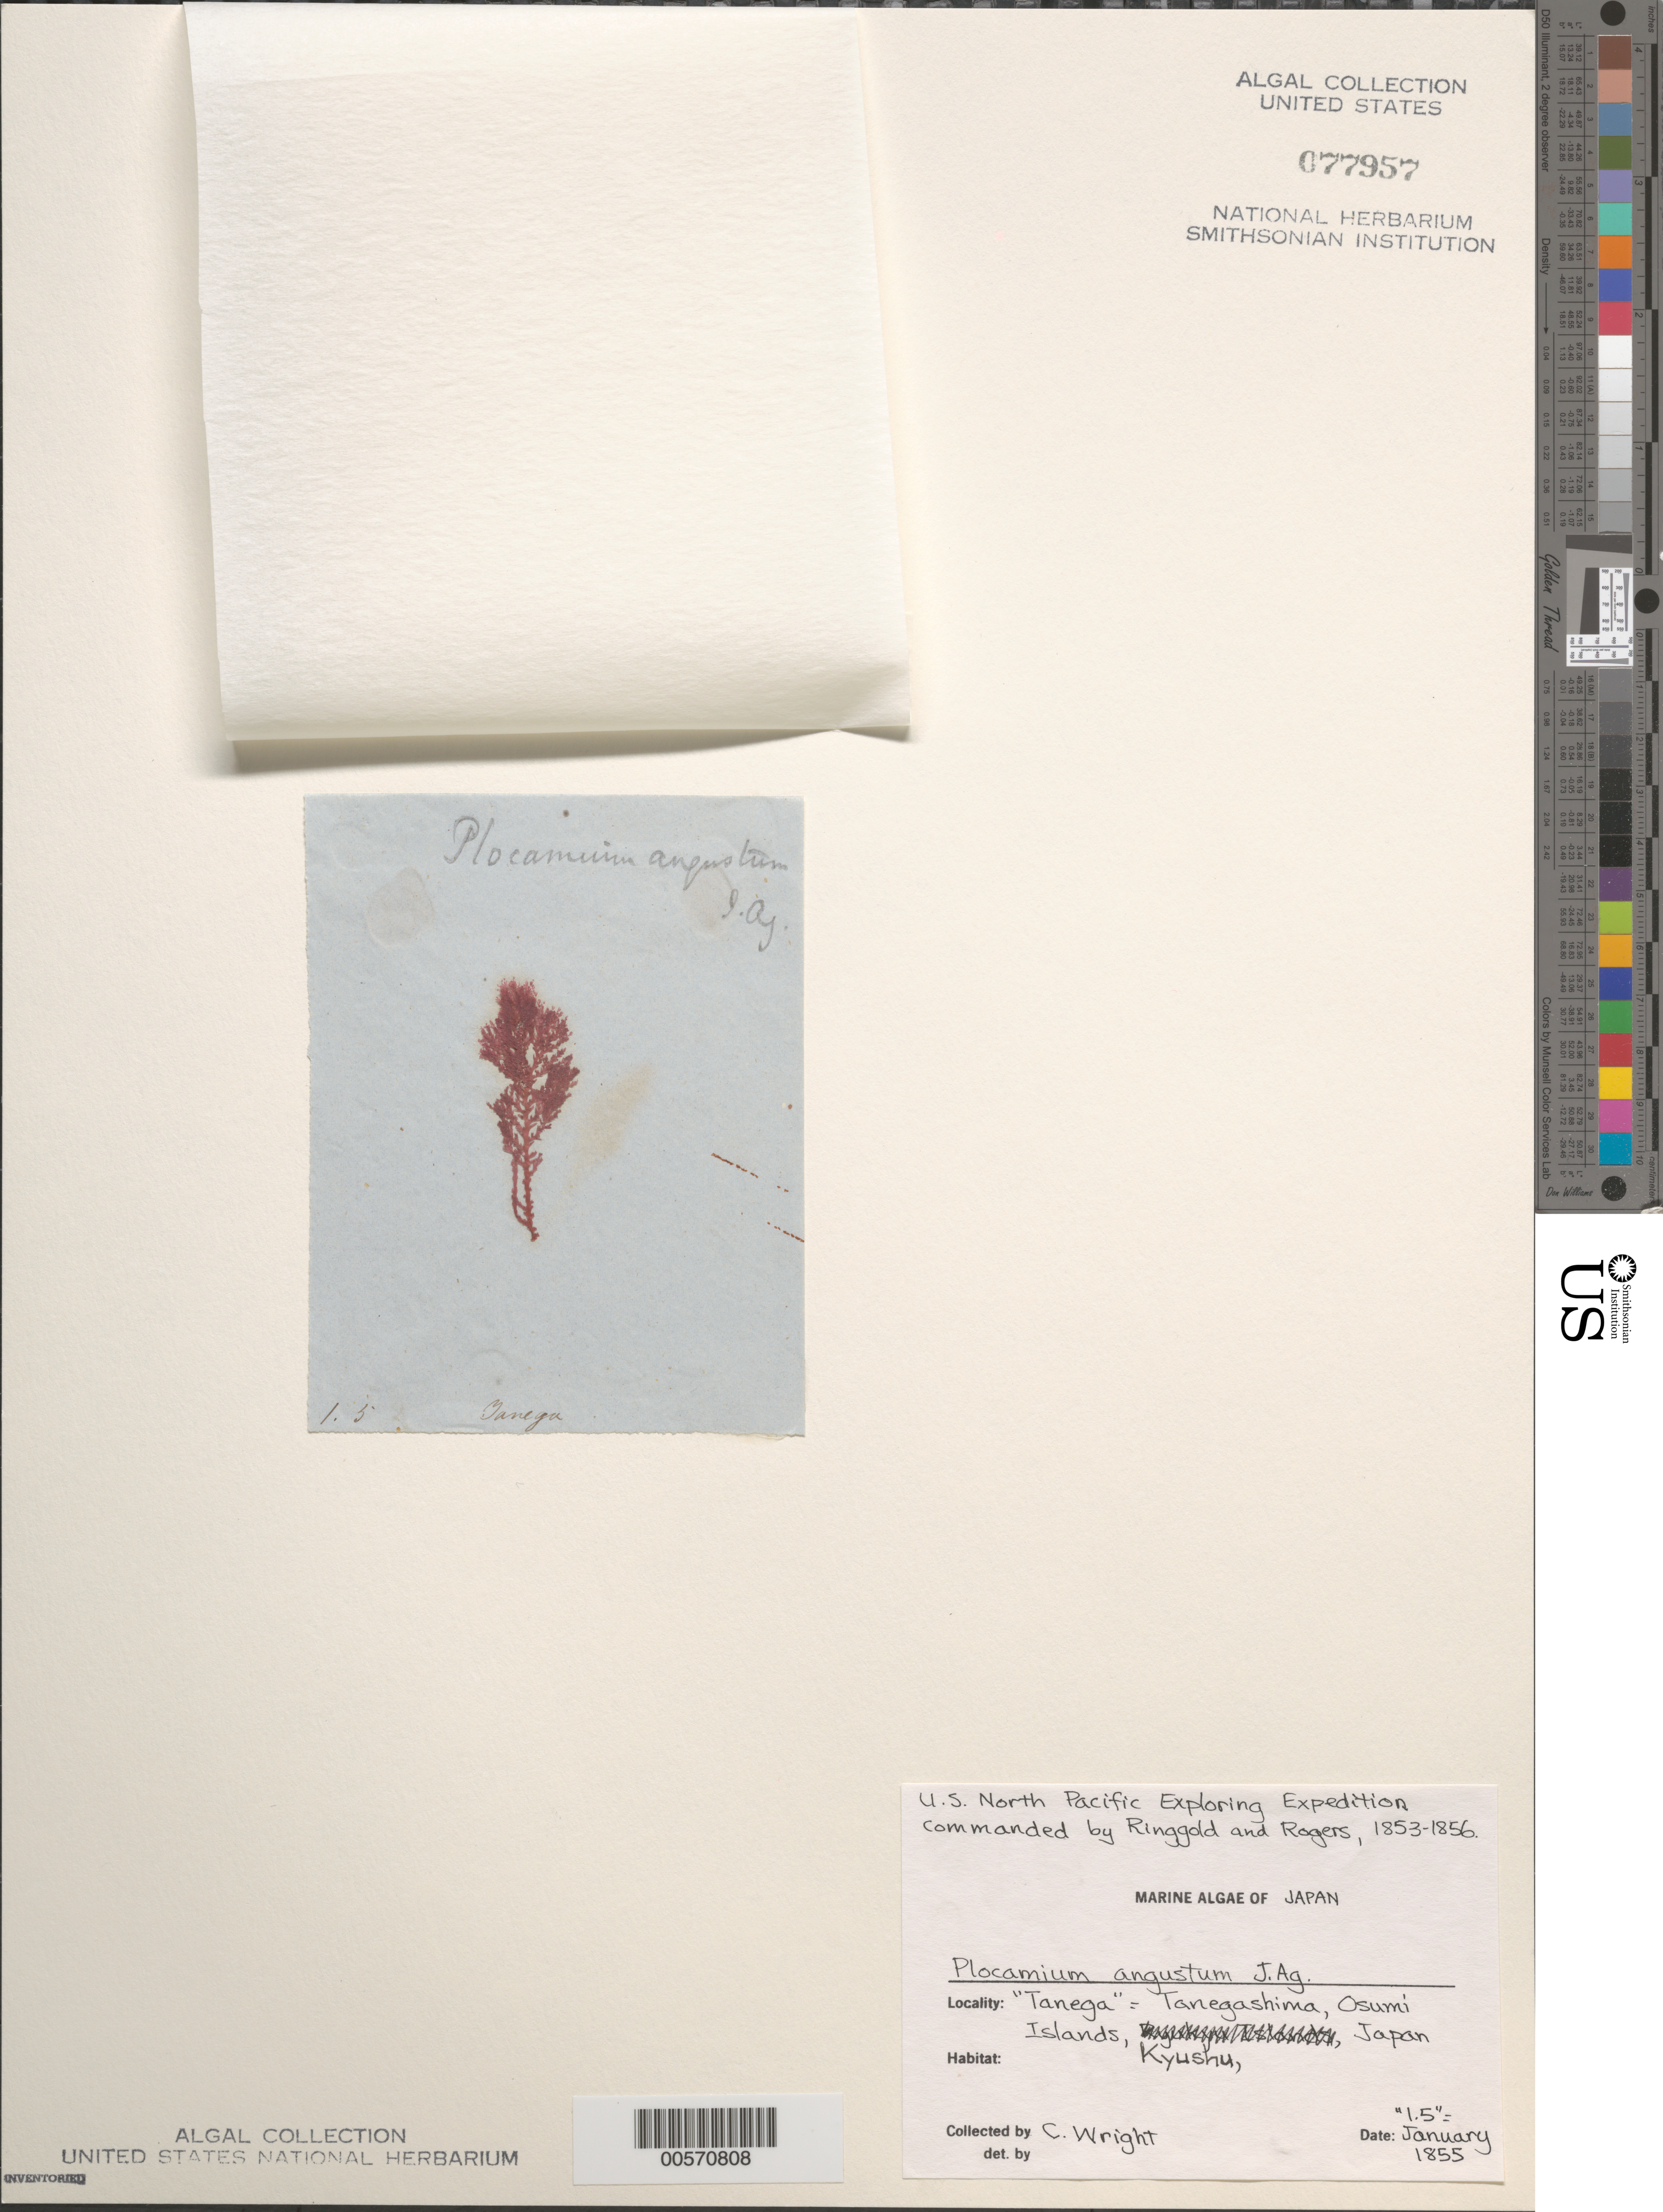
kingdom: Plantae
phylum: Rhodophyta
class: Florideophyceae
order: Plocamiales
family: Plocamiaceae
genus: Plocamium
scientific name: Plocamium angustum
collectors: C. Wright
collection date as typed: Jan 1855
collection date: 1855-01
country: Japan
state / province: Kagosima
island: Tanegashima (Tanega)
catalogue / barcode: US 77957